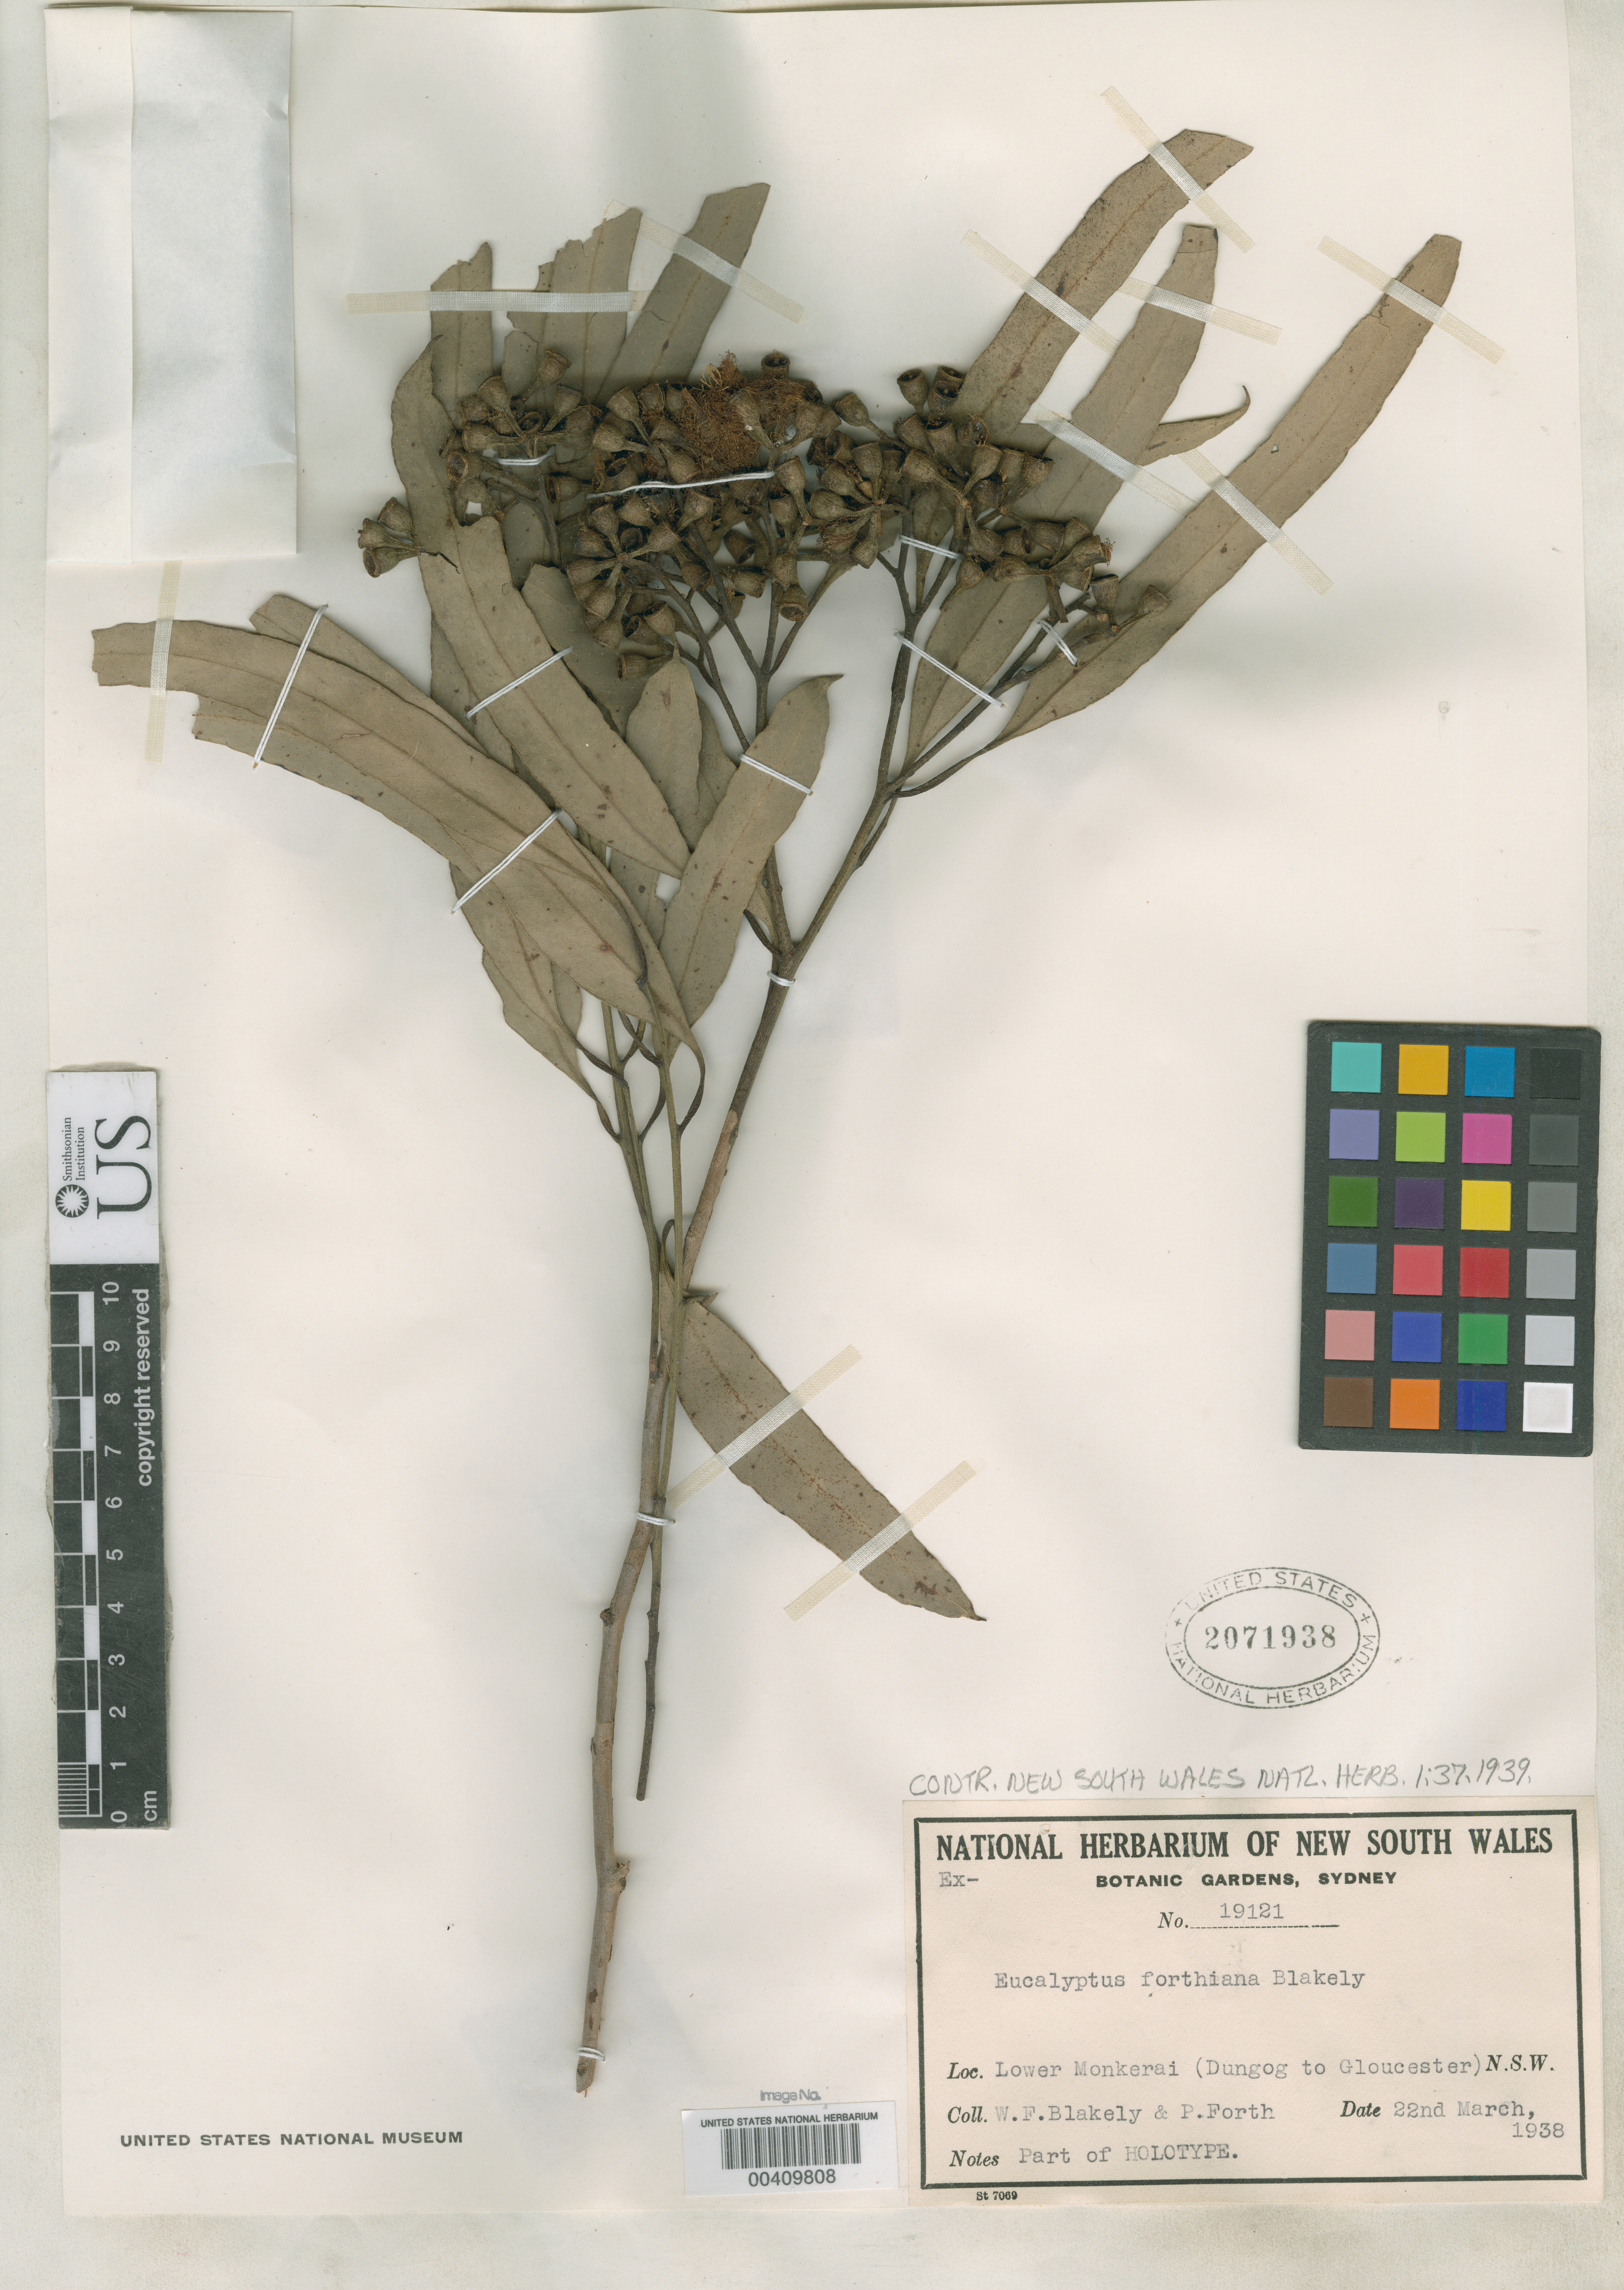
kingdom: Plantae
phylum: Tracheophyta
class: Magnoliopsida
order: Myrtales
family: Myrtaceae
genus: Eucalyptus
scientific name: Eucalyptus forthiana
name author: Blakely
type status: Isotype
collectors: W. Blakely & P. Forth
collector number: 19121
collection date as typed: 22 Mar 1938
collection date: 1938-03-22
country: Australia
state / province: New South Wales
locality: Lower Monkerai, Dungog to Gloucester.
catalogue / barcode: US 2071938